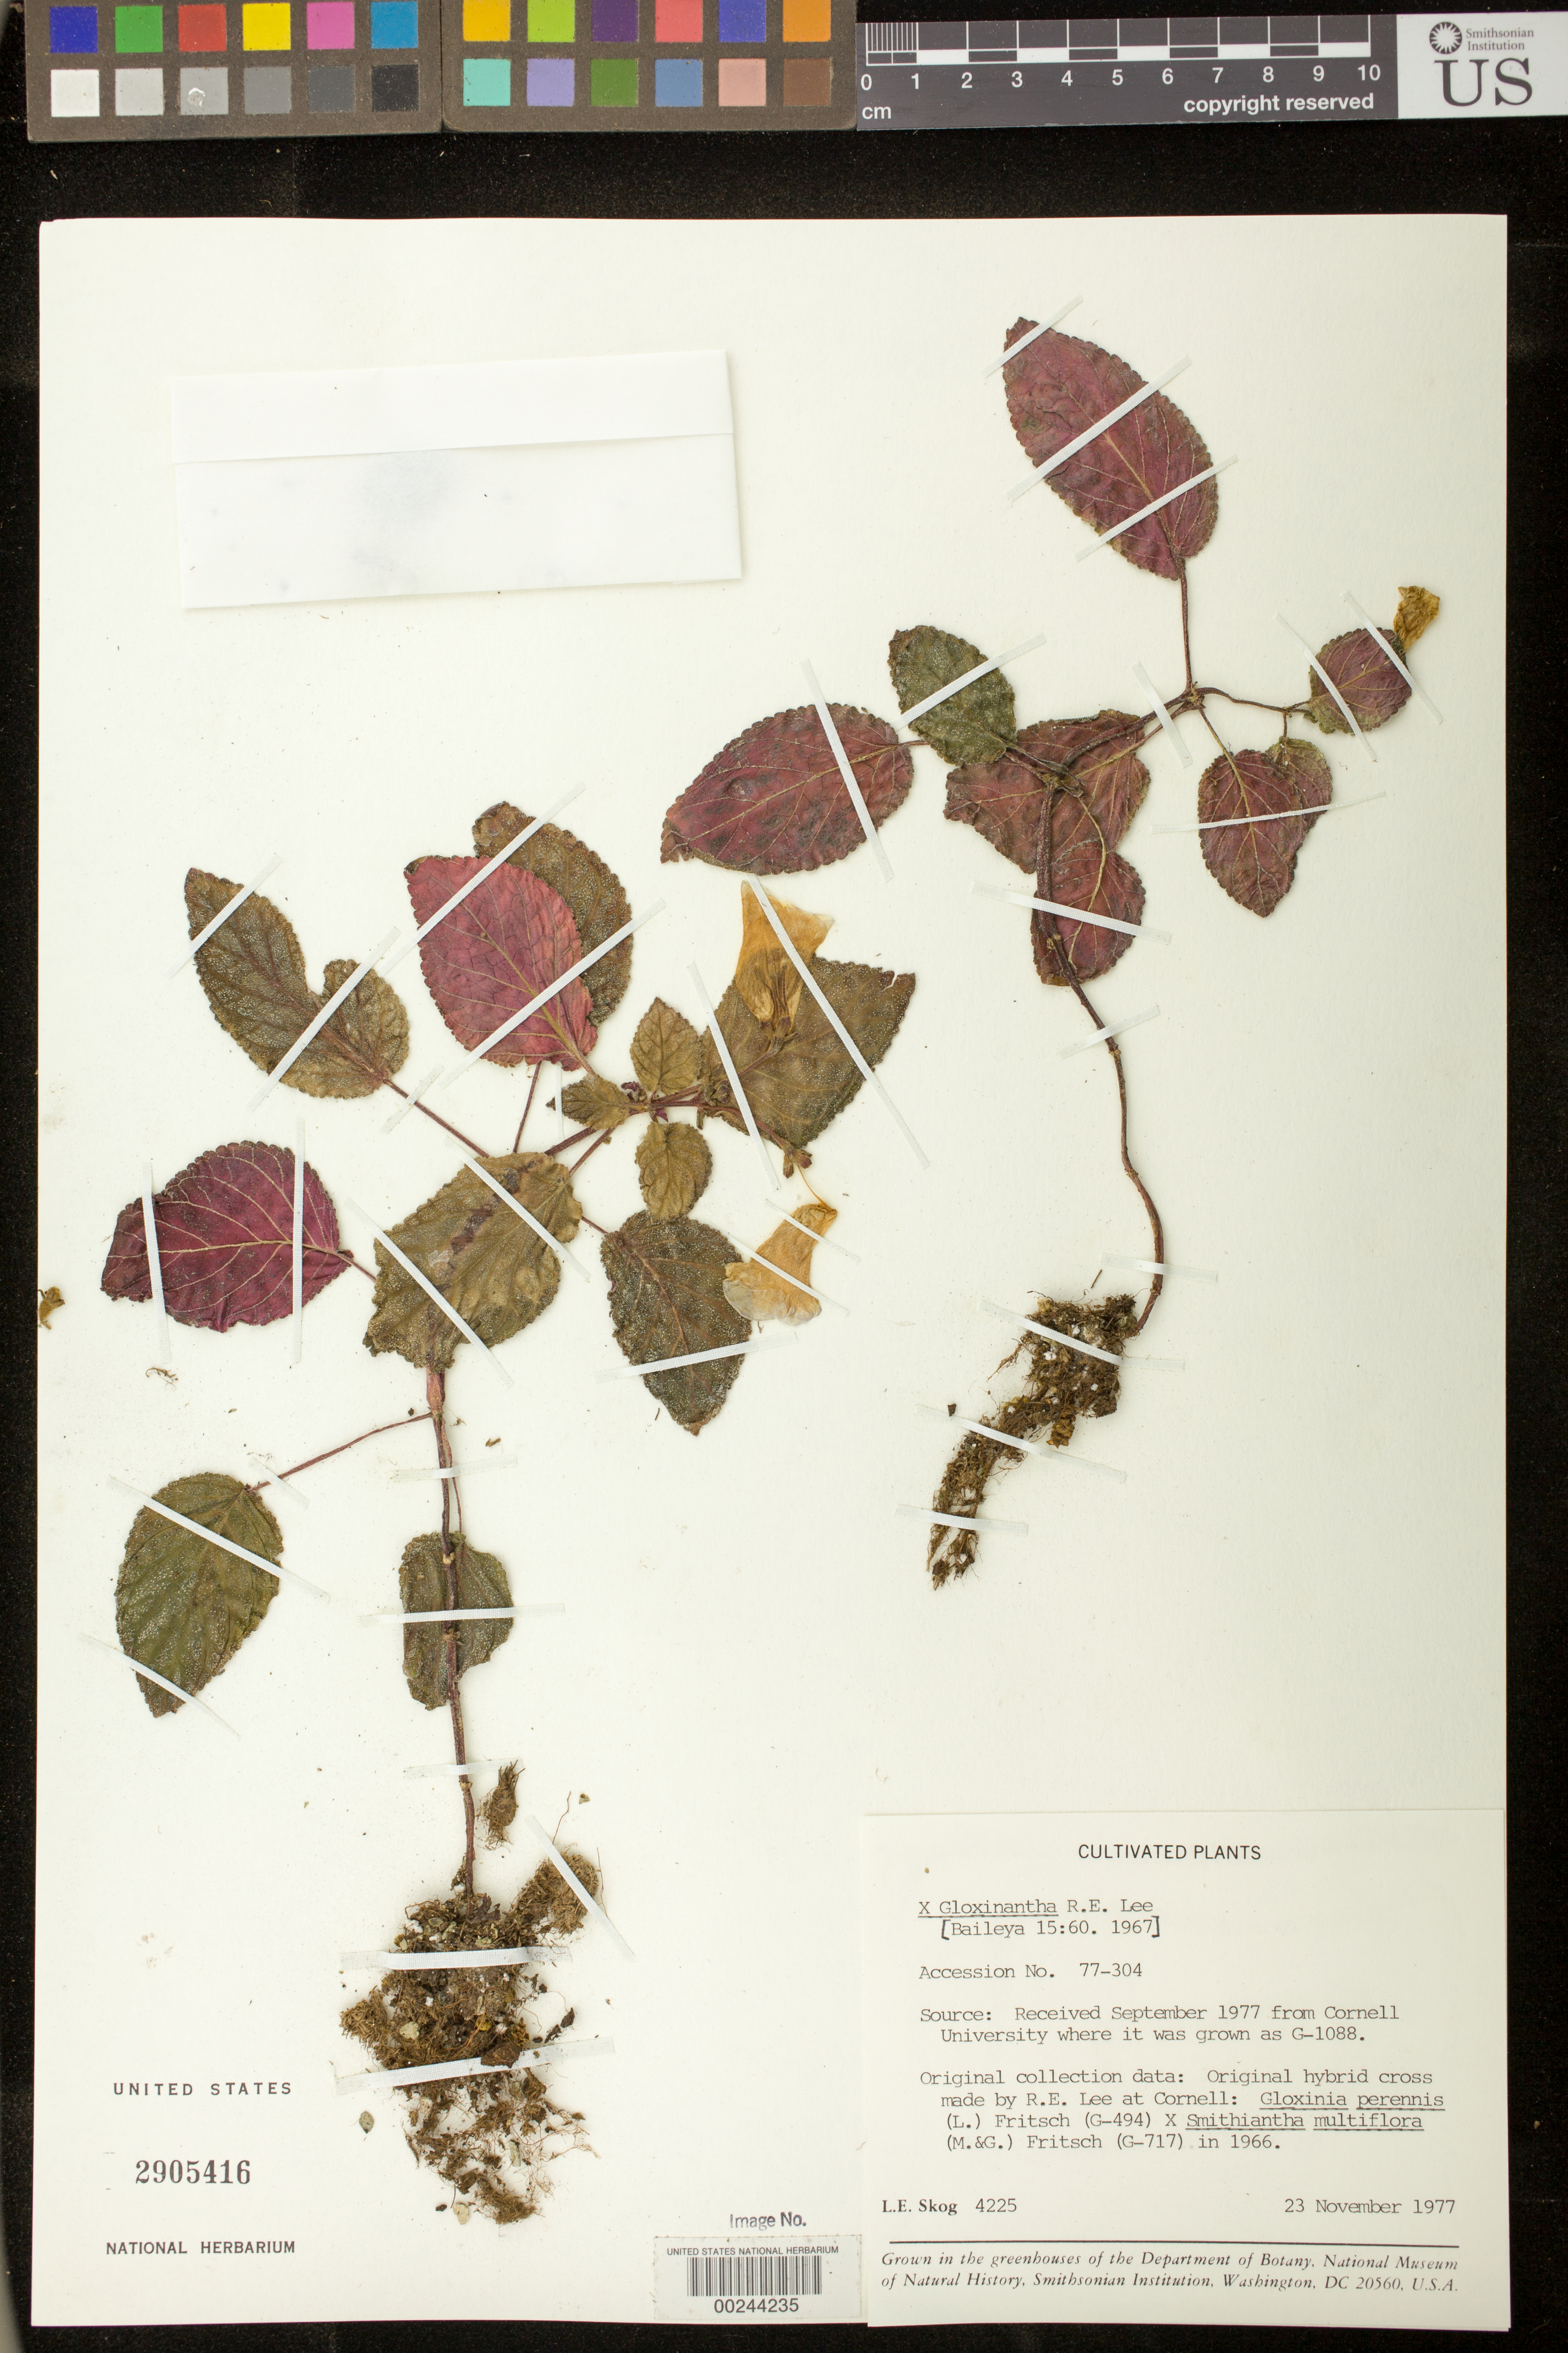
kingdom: Plantae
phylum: Tracheophyta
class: Magnoliopsida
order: Lamiales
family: Gesneriaceae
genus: Gloxinantha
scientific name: x Gloxinantha sp.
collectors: L. E. Skog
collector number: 4225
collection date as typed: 23 Nov 1977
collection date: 1977-11-23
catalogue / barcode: US 2905416